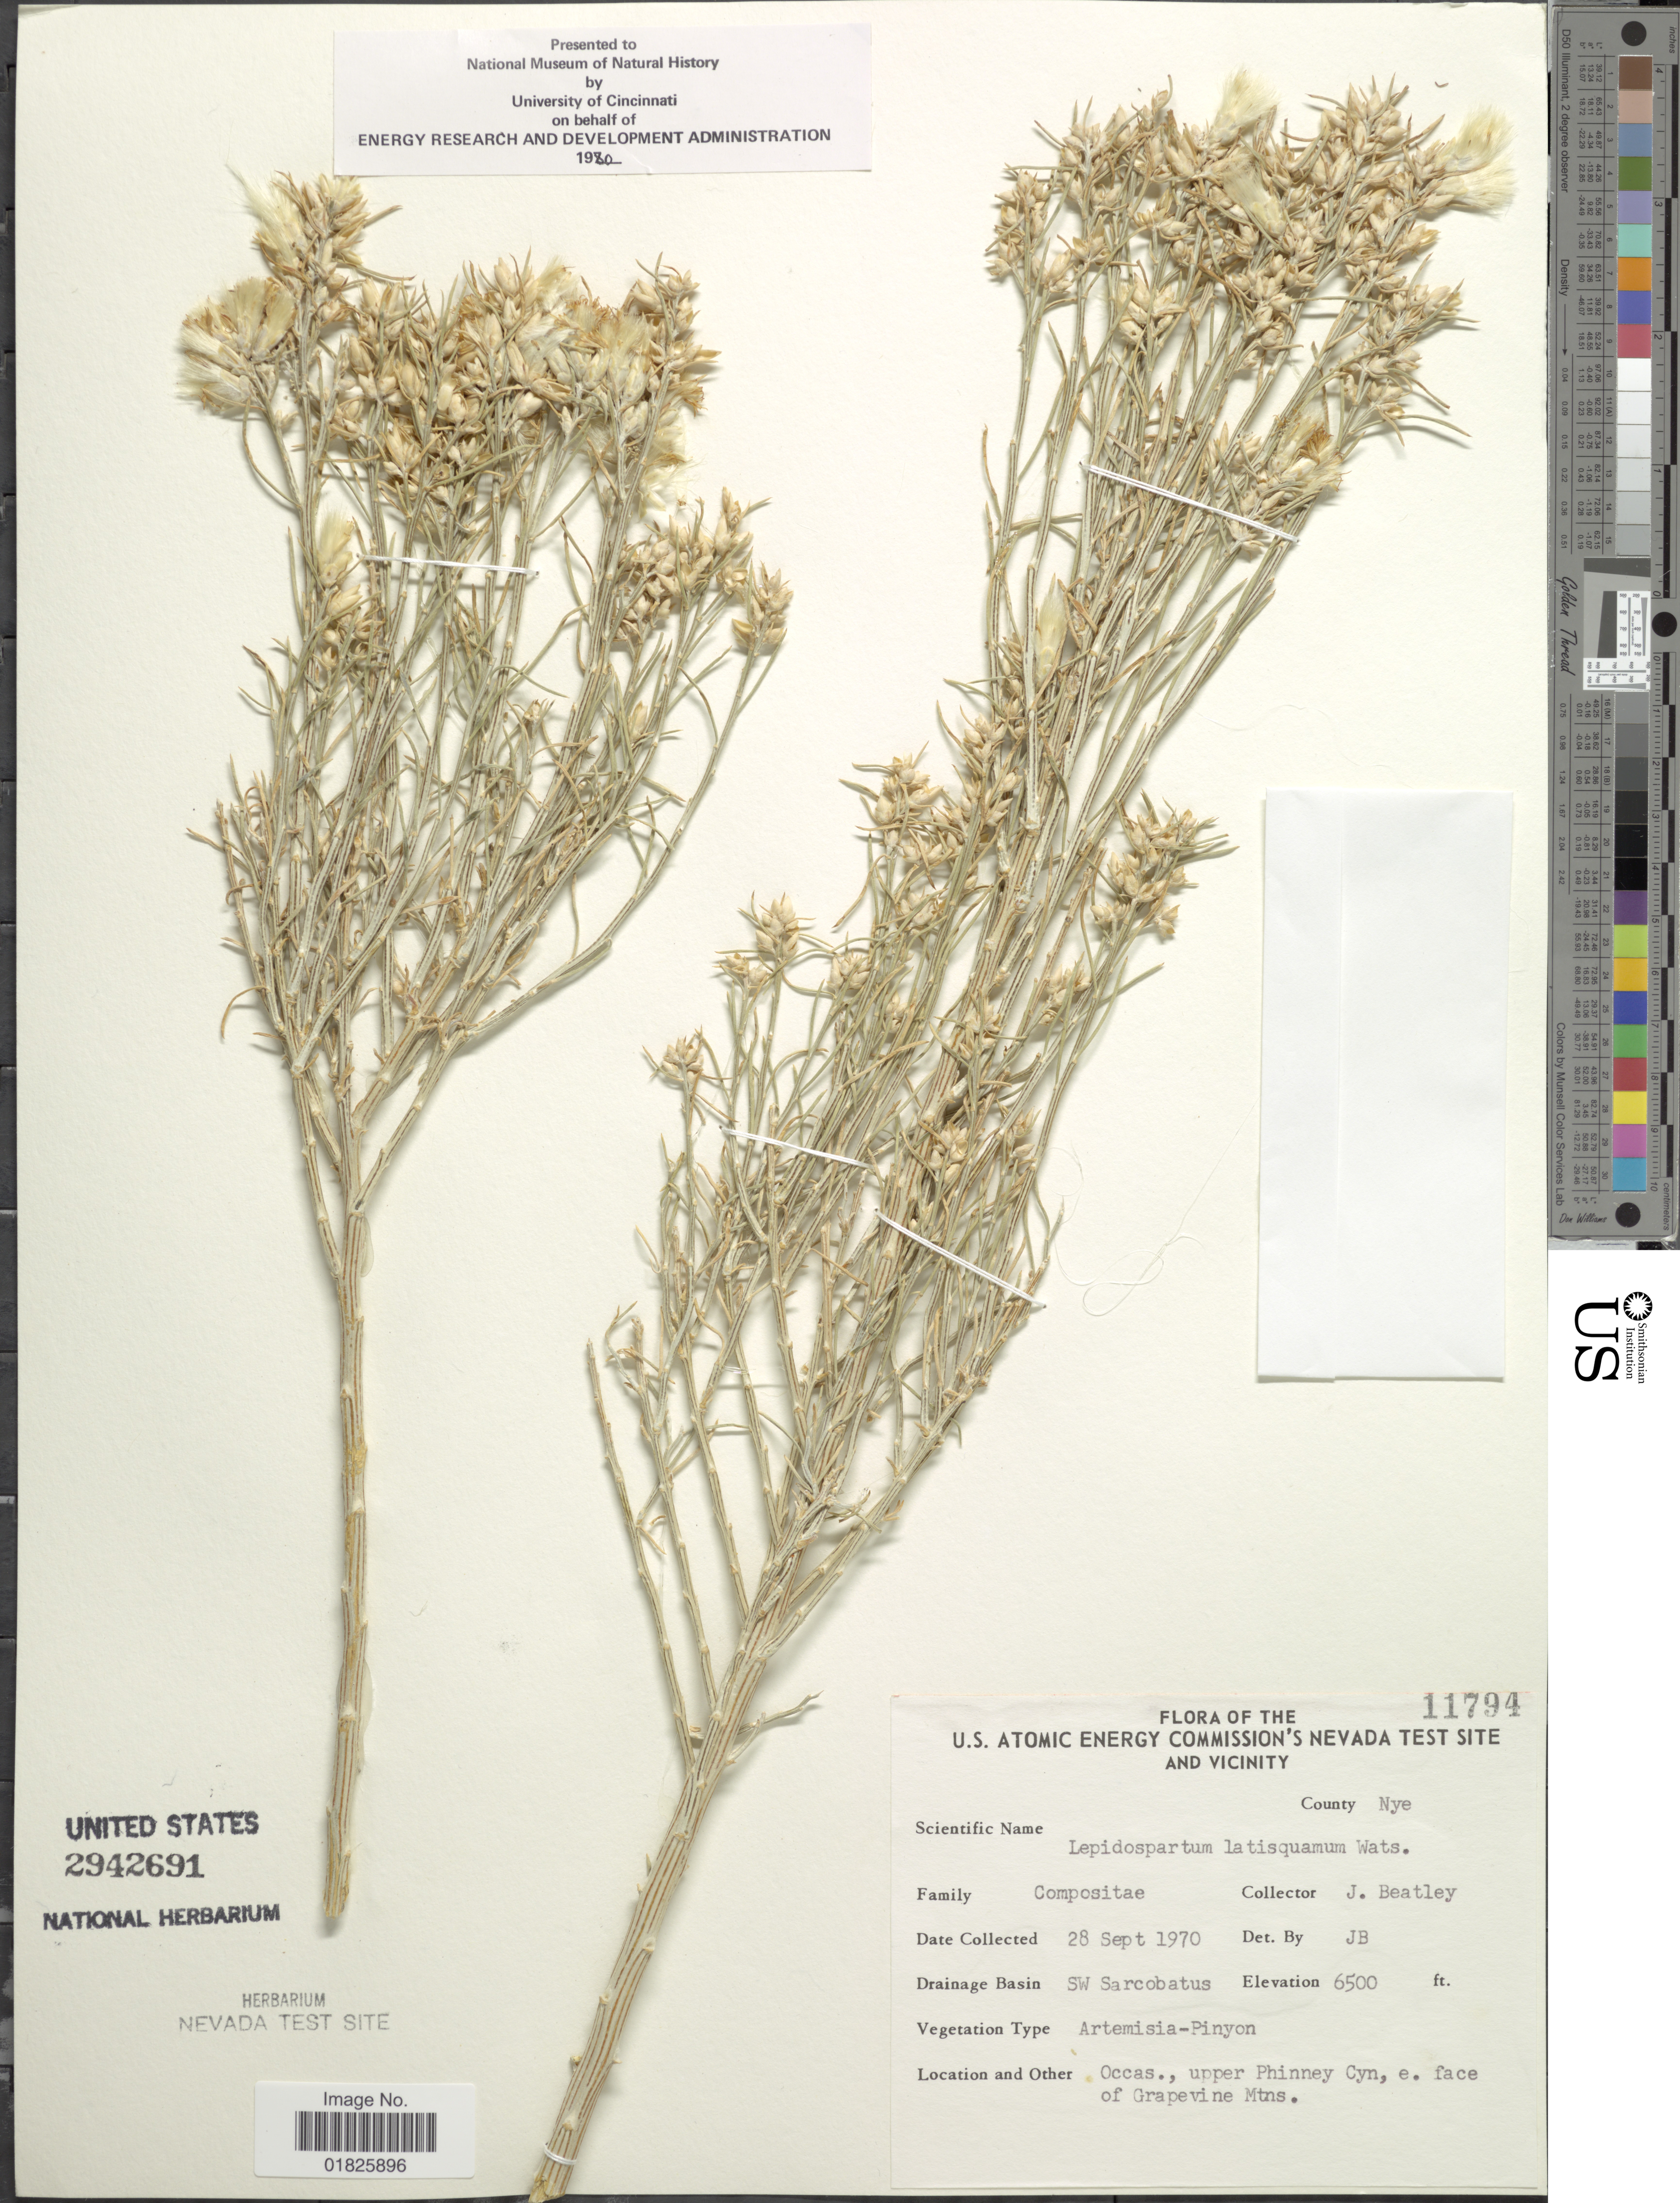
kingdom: Plantae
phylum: Tracheophyta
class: Magnoliopsida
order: Asterales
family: Asteraceae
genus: Lepidospartum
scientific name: Lepidospartum latisquamum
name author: S. Watson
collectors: J. C. Beatley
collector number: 11794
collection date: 1970-09-28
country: United States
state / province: Nevada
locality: U. S. Atomic Energy Commission's Nevada Test Site and Vicinity, County Nye, SW Sarcobatus, upper Phinney Cyn, e. face of Grapevine Mtns.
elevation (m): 1981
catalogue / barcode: US 2942691